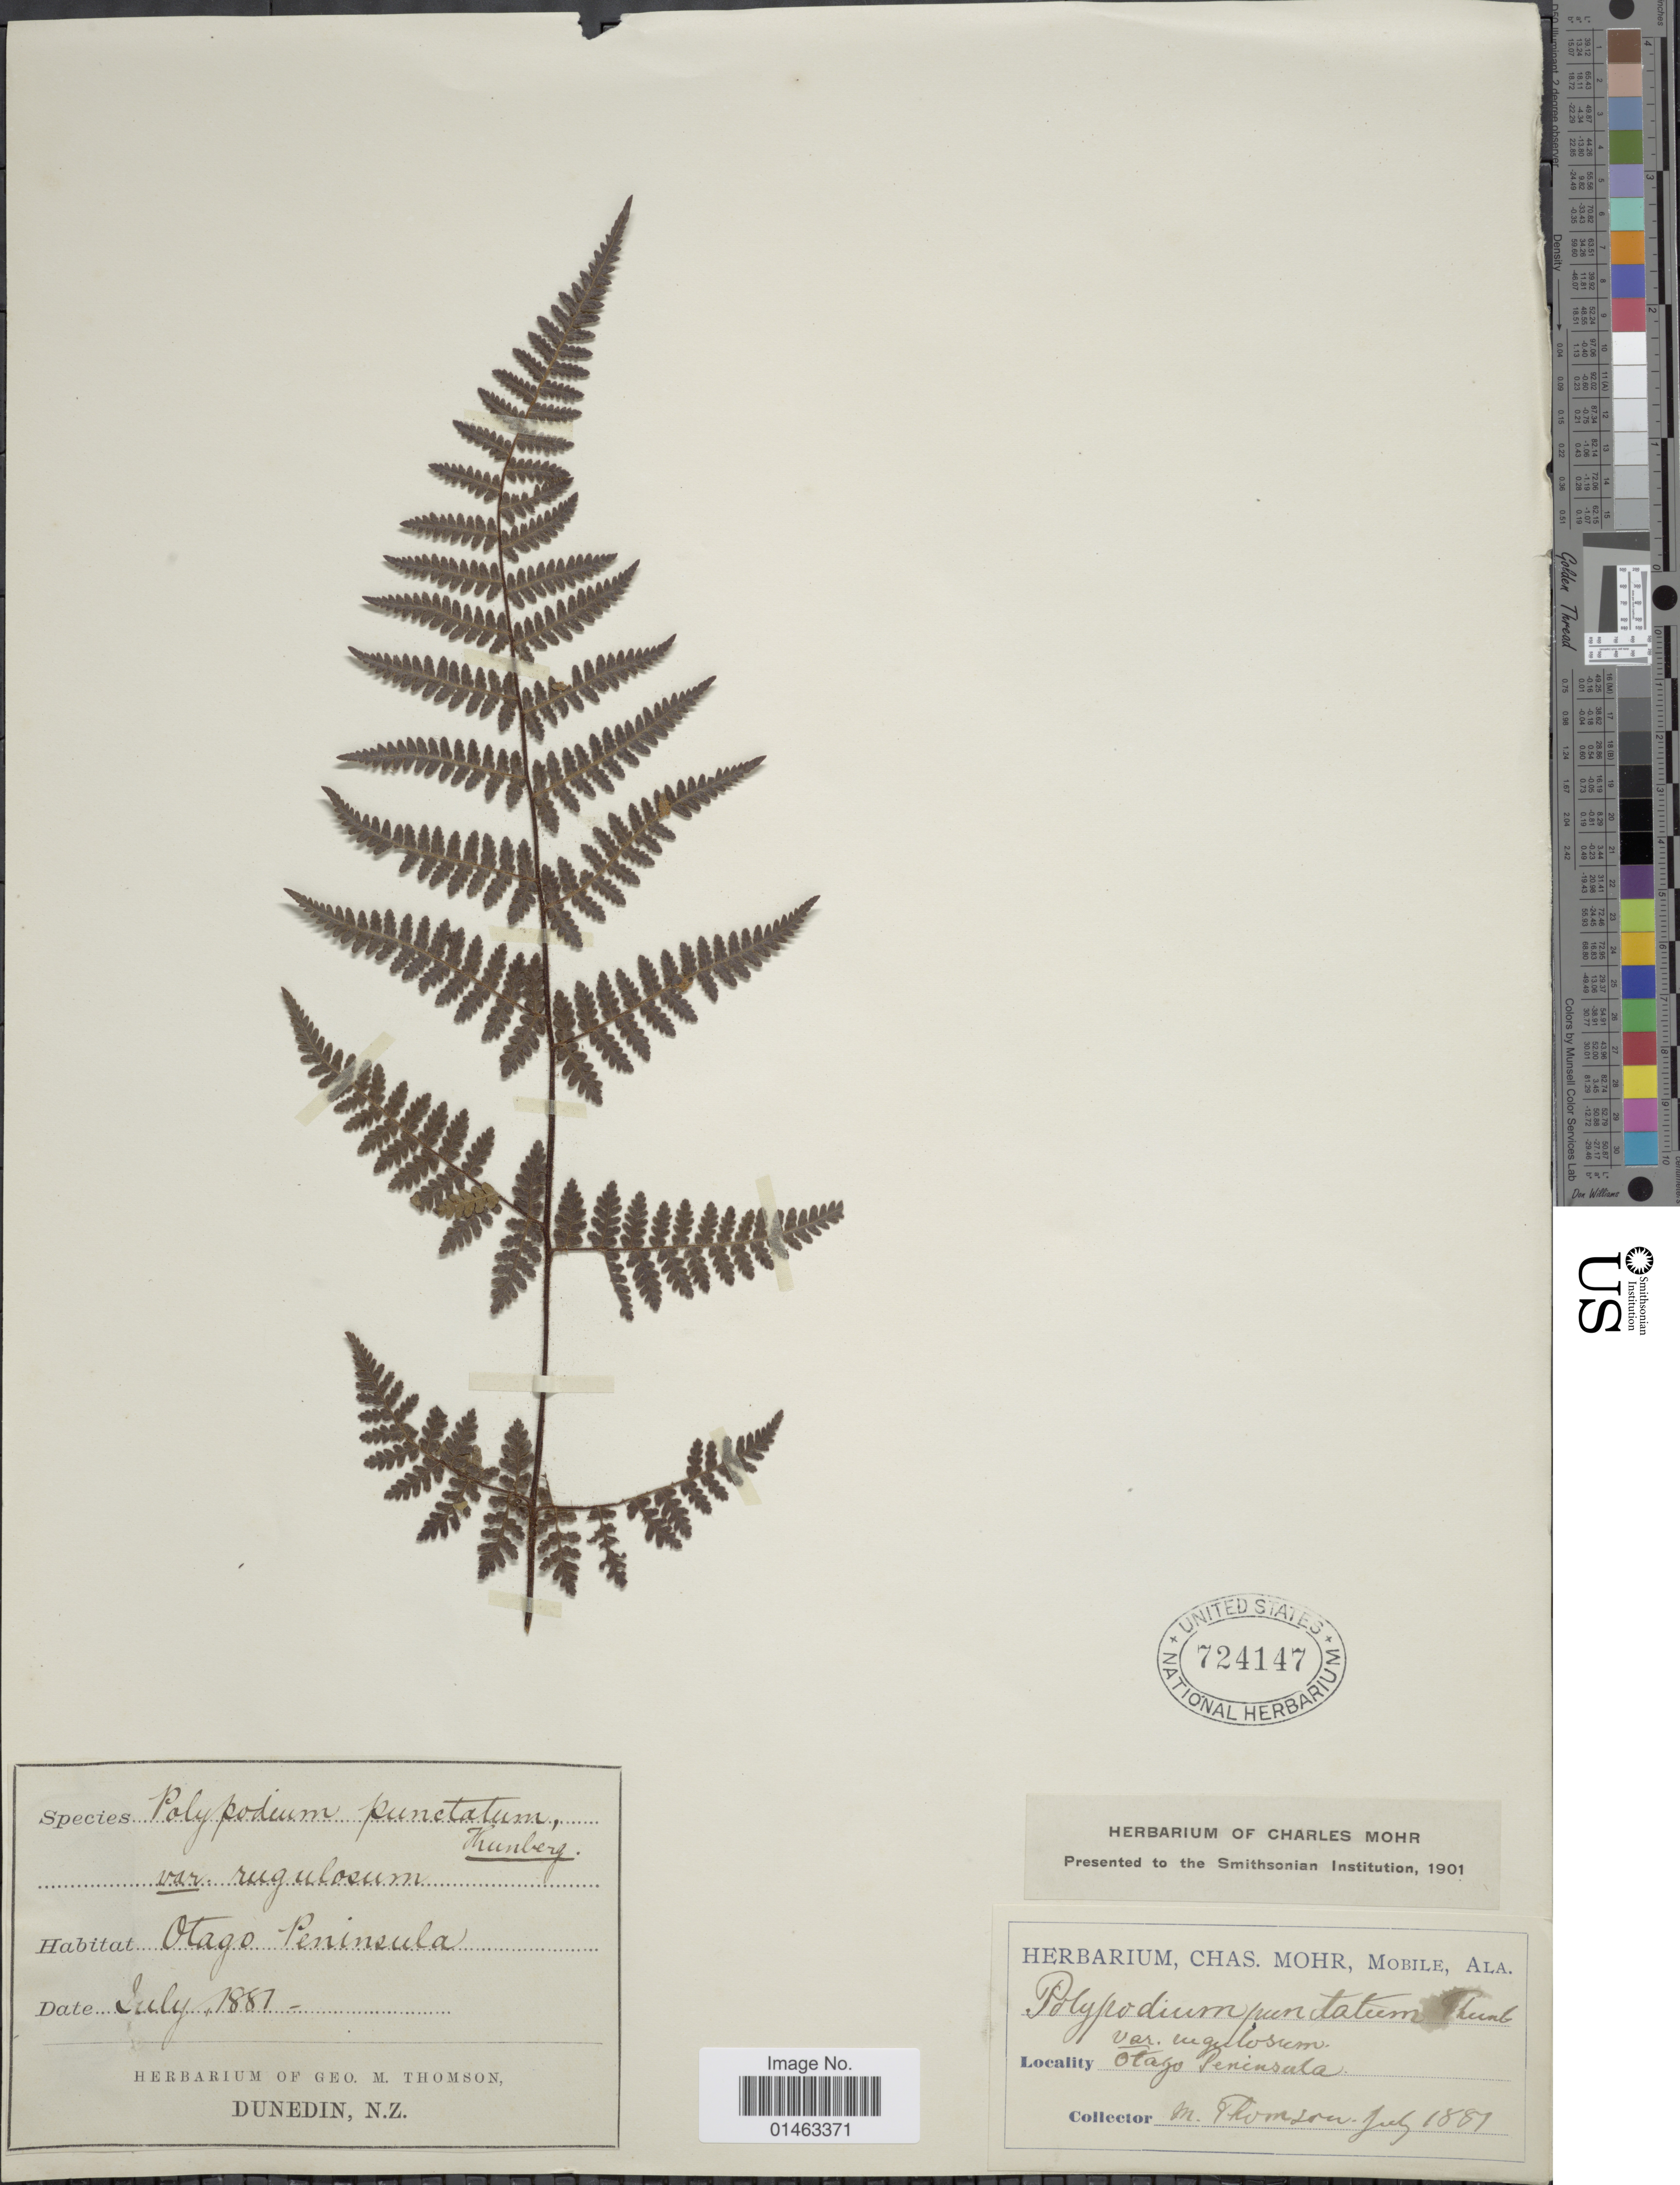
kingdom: Plantae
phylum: Tracheophyta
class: Polypodiopsida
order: Polypodiales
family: Dennstaedtiaceae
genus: Hypolepis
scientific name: Hypolepis rufobarbata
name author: (Colenso) N.A. Wakef.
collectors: M. Thomson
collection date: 1887-07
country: New Zealand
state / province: Otago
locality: Otago Peninsula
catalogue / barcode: US 724147